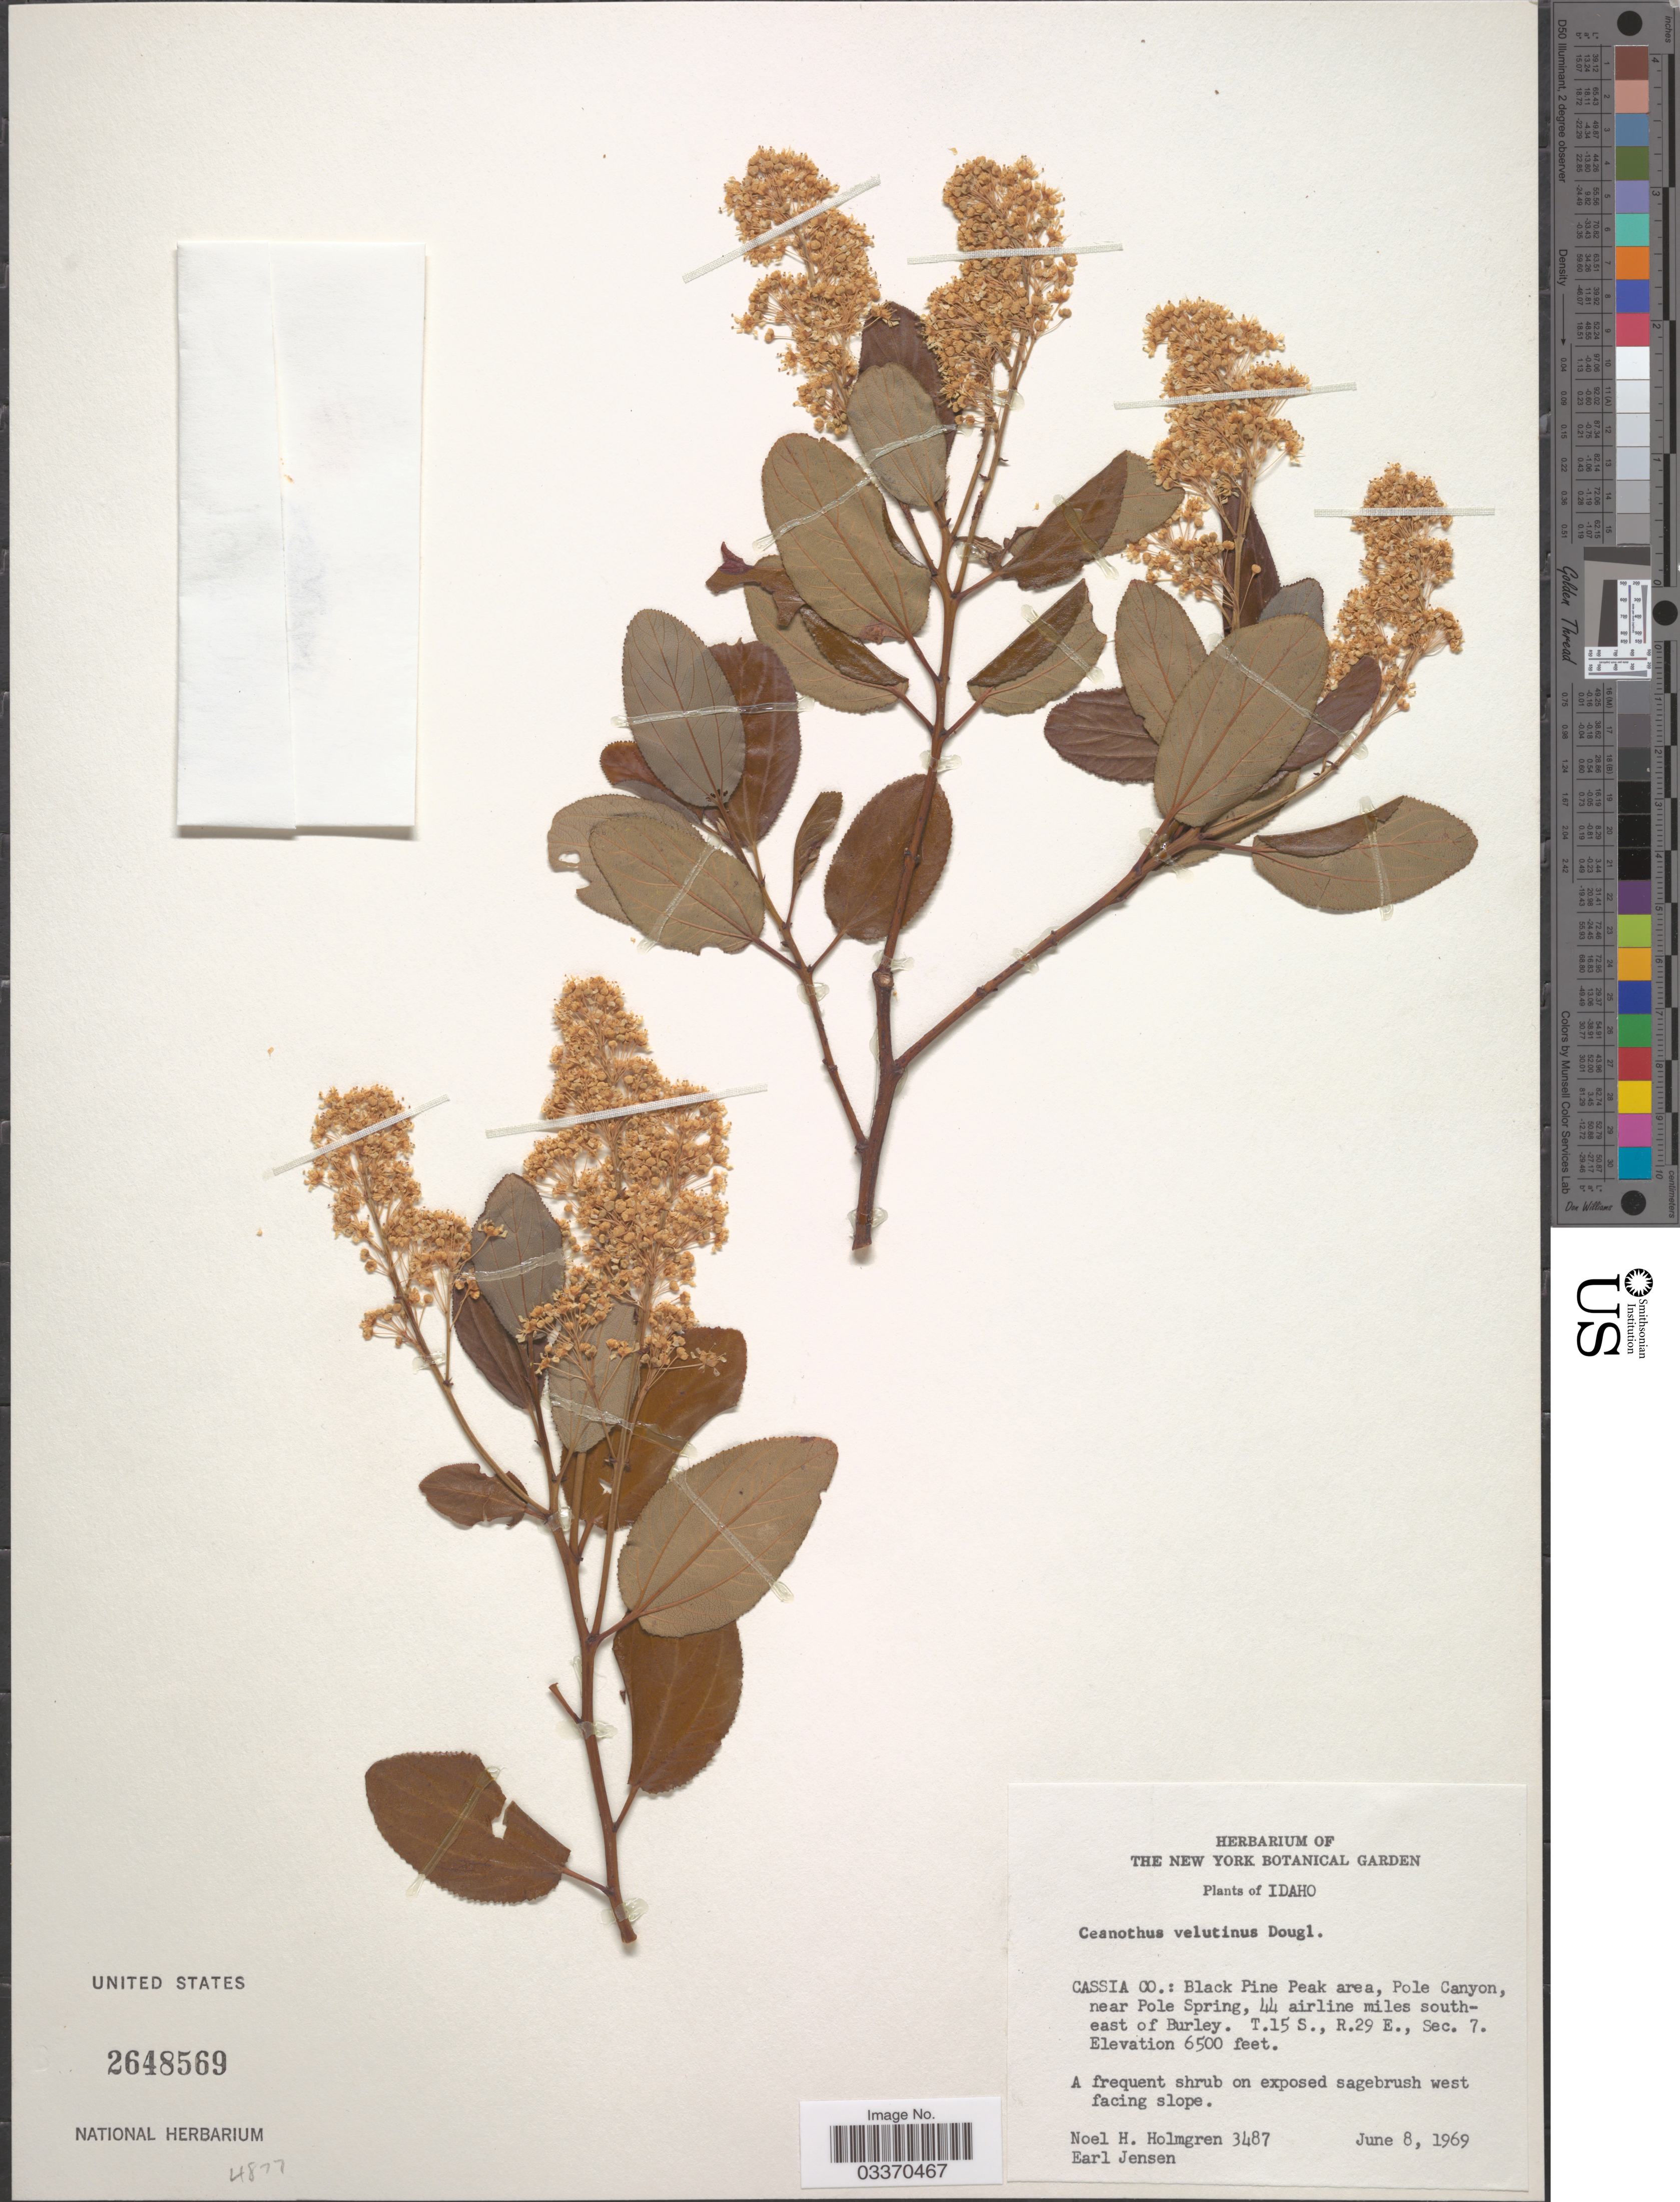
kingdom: Plantae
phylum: Tracheophyta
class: Magnoliopsida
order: Rosales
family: Rhamnaceae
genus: Ceanothus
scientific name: Ceanothus velutinus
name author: Douglas ex Hook.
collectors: N. H. Holmgren & E. Jensen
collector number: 3487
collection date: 1969-06-08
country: United States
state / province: Idaho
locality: Cassia Co.: Black Pine Peak area, Pole Canyon, near Pole Spring, 44 airline miles southeast of Burley. T.15S., R.29 E., Sec. 7.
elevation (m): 1981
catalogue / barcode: US 2648569